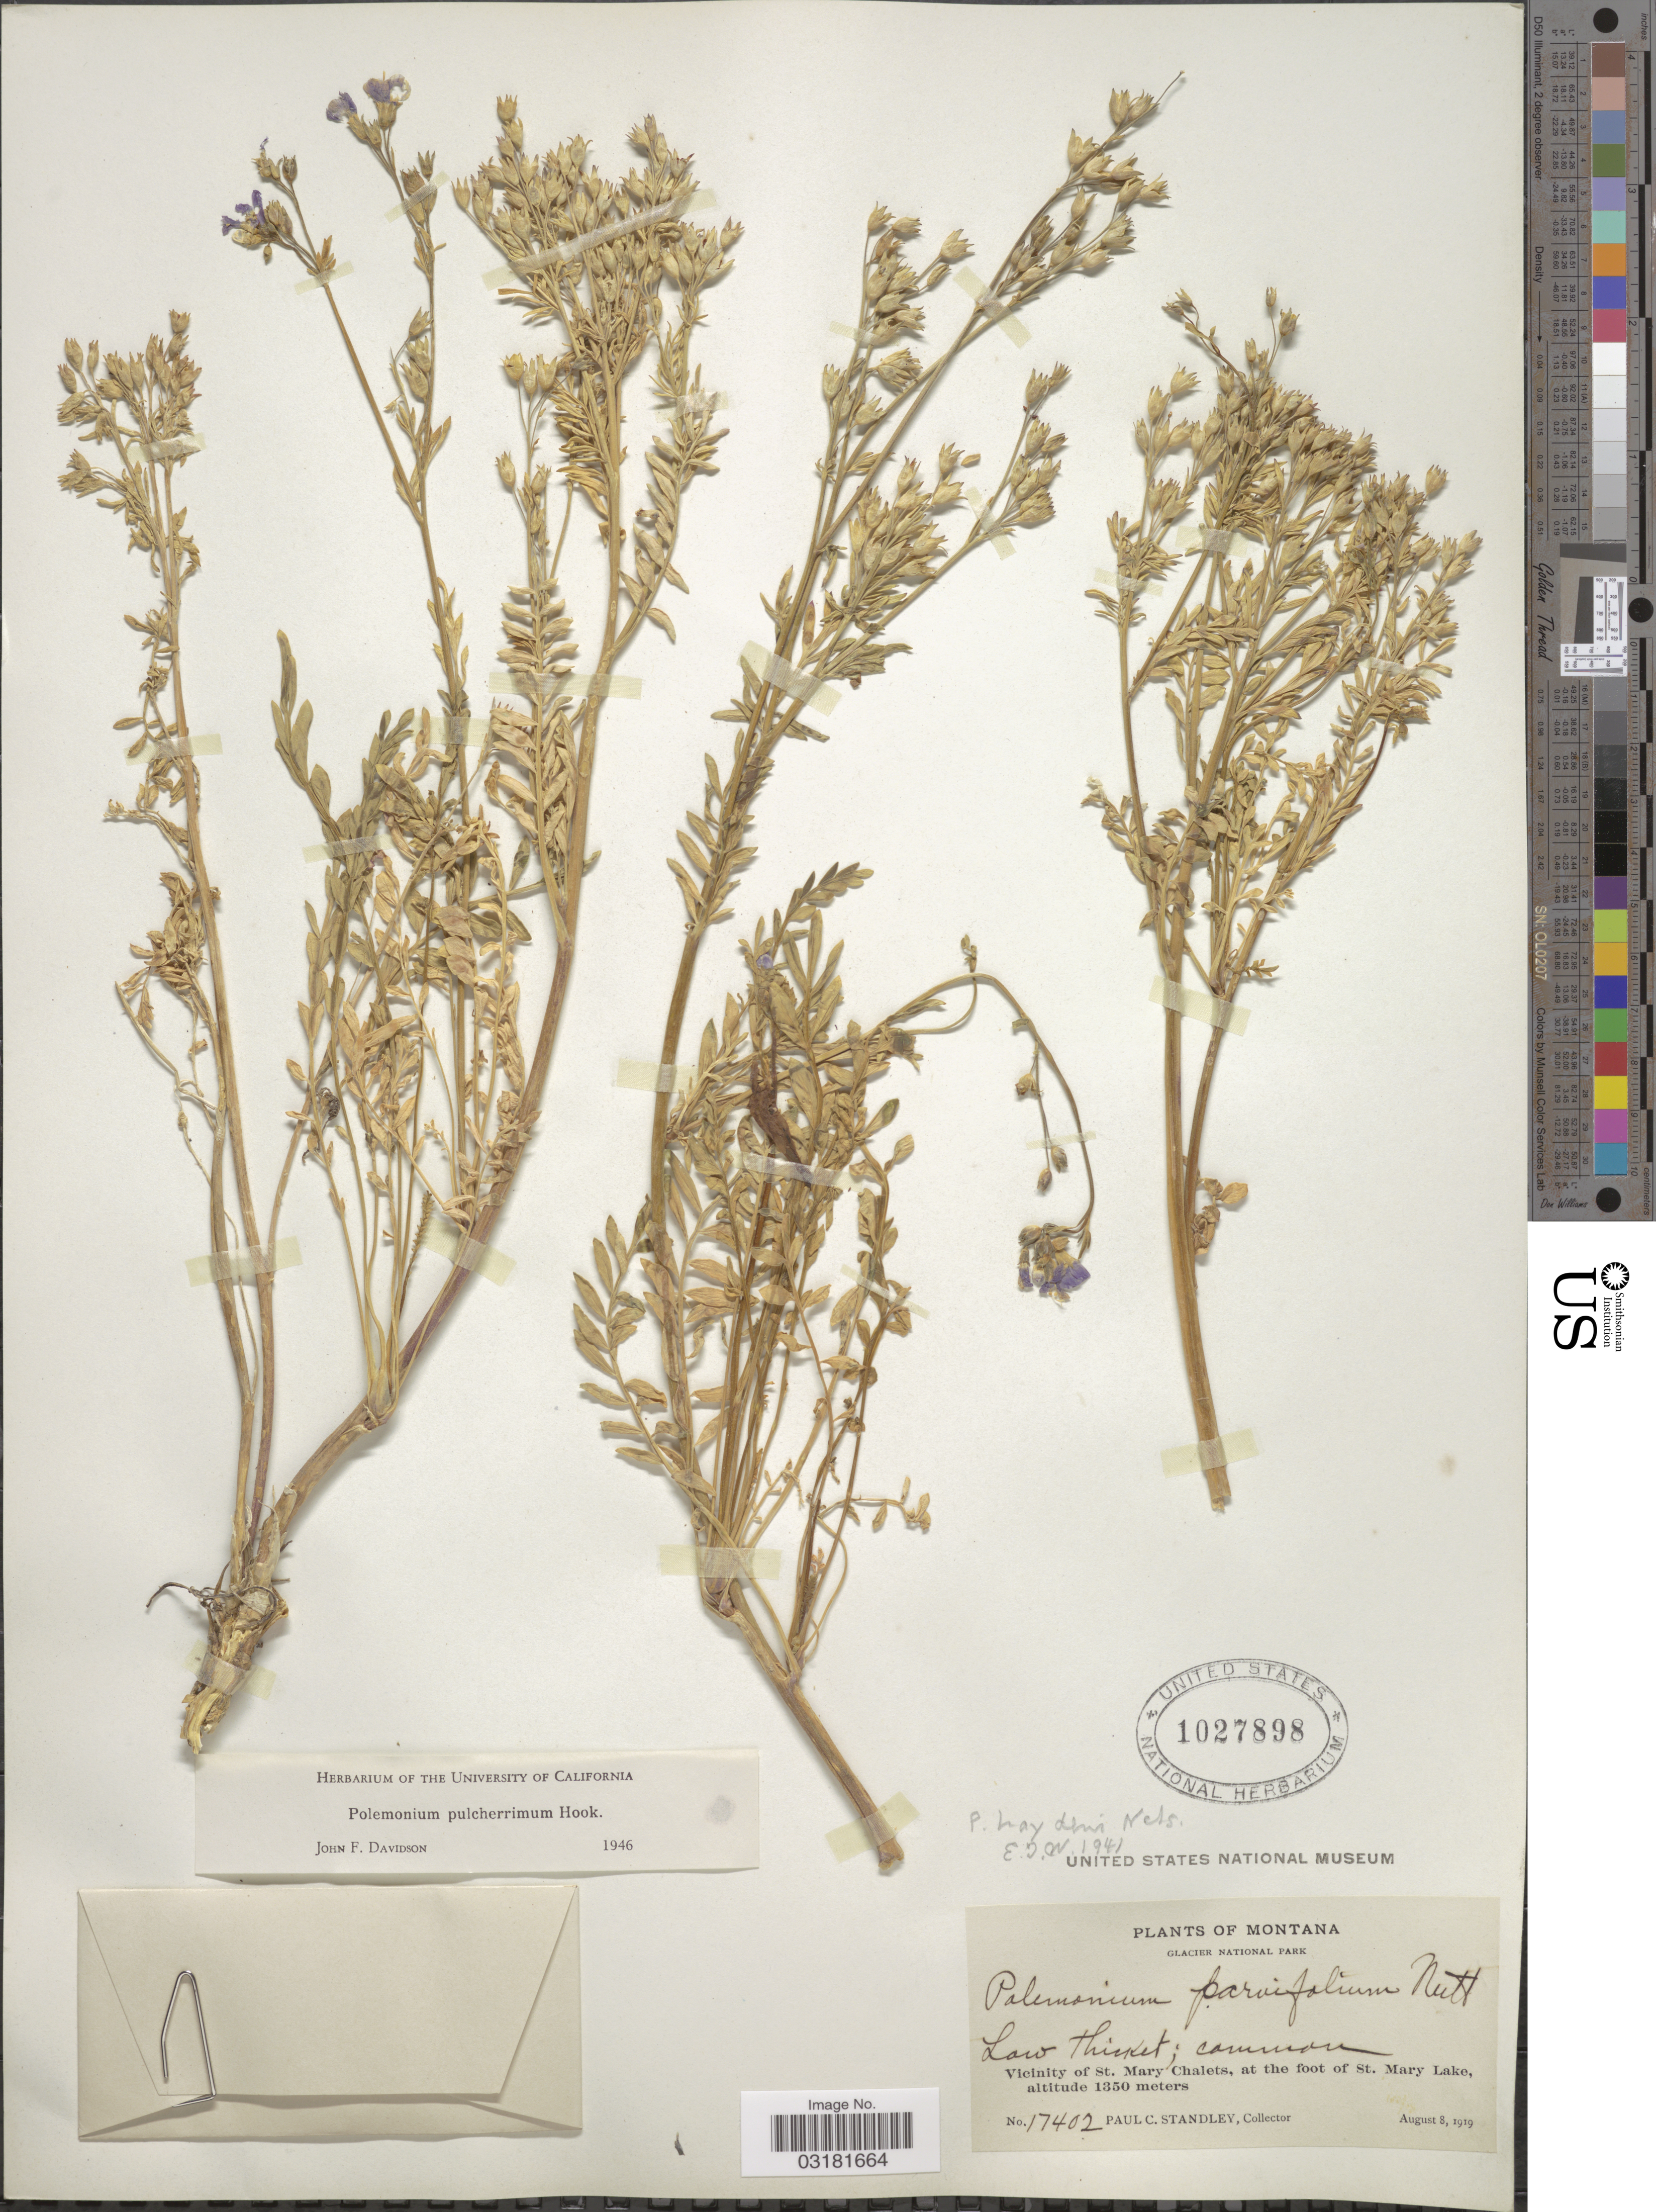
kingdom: Plantae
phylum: Tracheophyta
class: Magnoliopsida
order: Ericales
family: Polemoniaceae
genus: Polemonium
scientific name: Polemonium pulcherrimum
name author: Hook.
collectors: P. C. Standley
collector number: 17402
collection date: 1919-08-08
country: United States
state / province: Montana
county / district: Glacier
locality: Glacier National Park, Vicinity of St. Mary Chalets, at the foot of St. Mary Lake.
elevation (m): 1350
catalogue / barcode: US 1027898